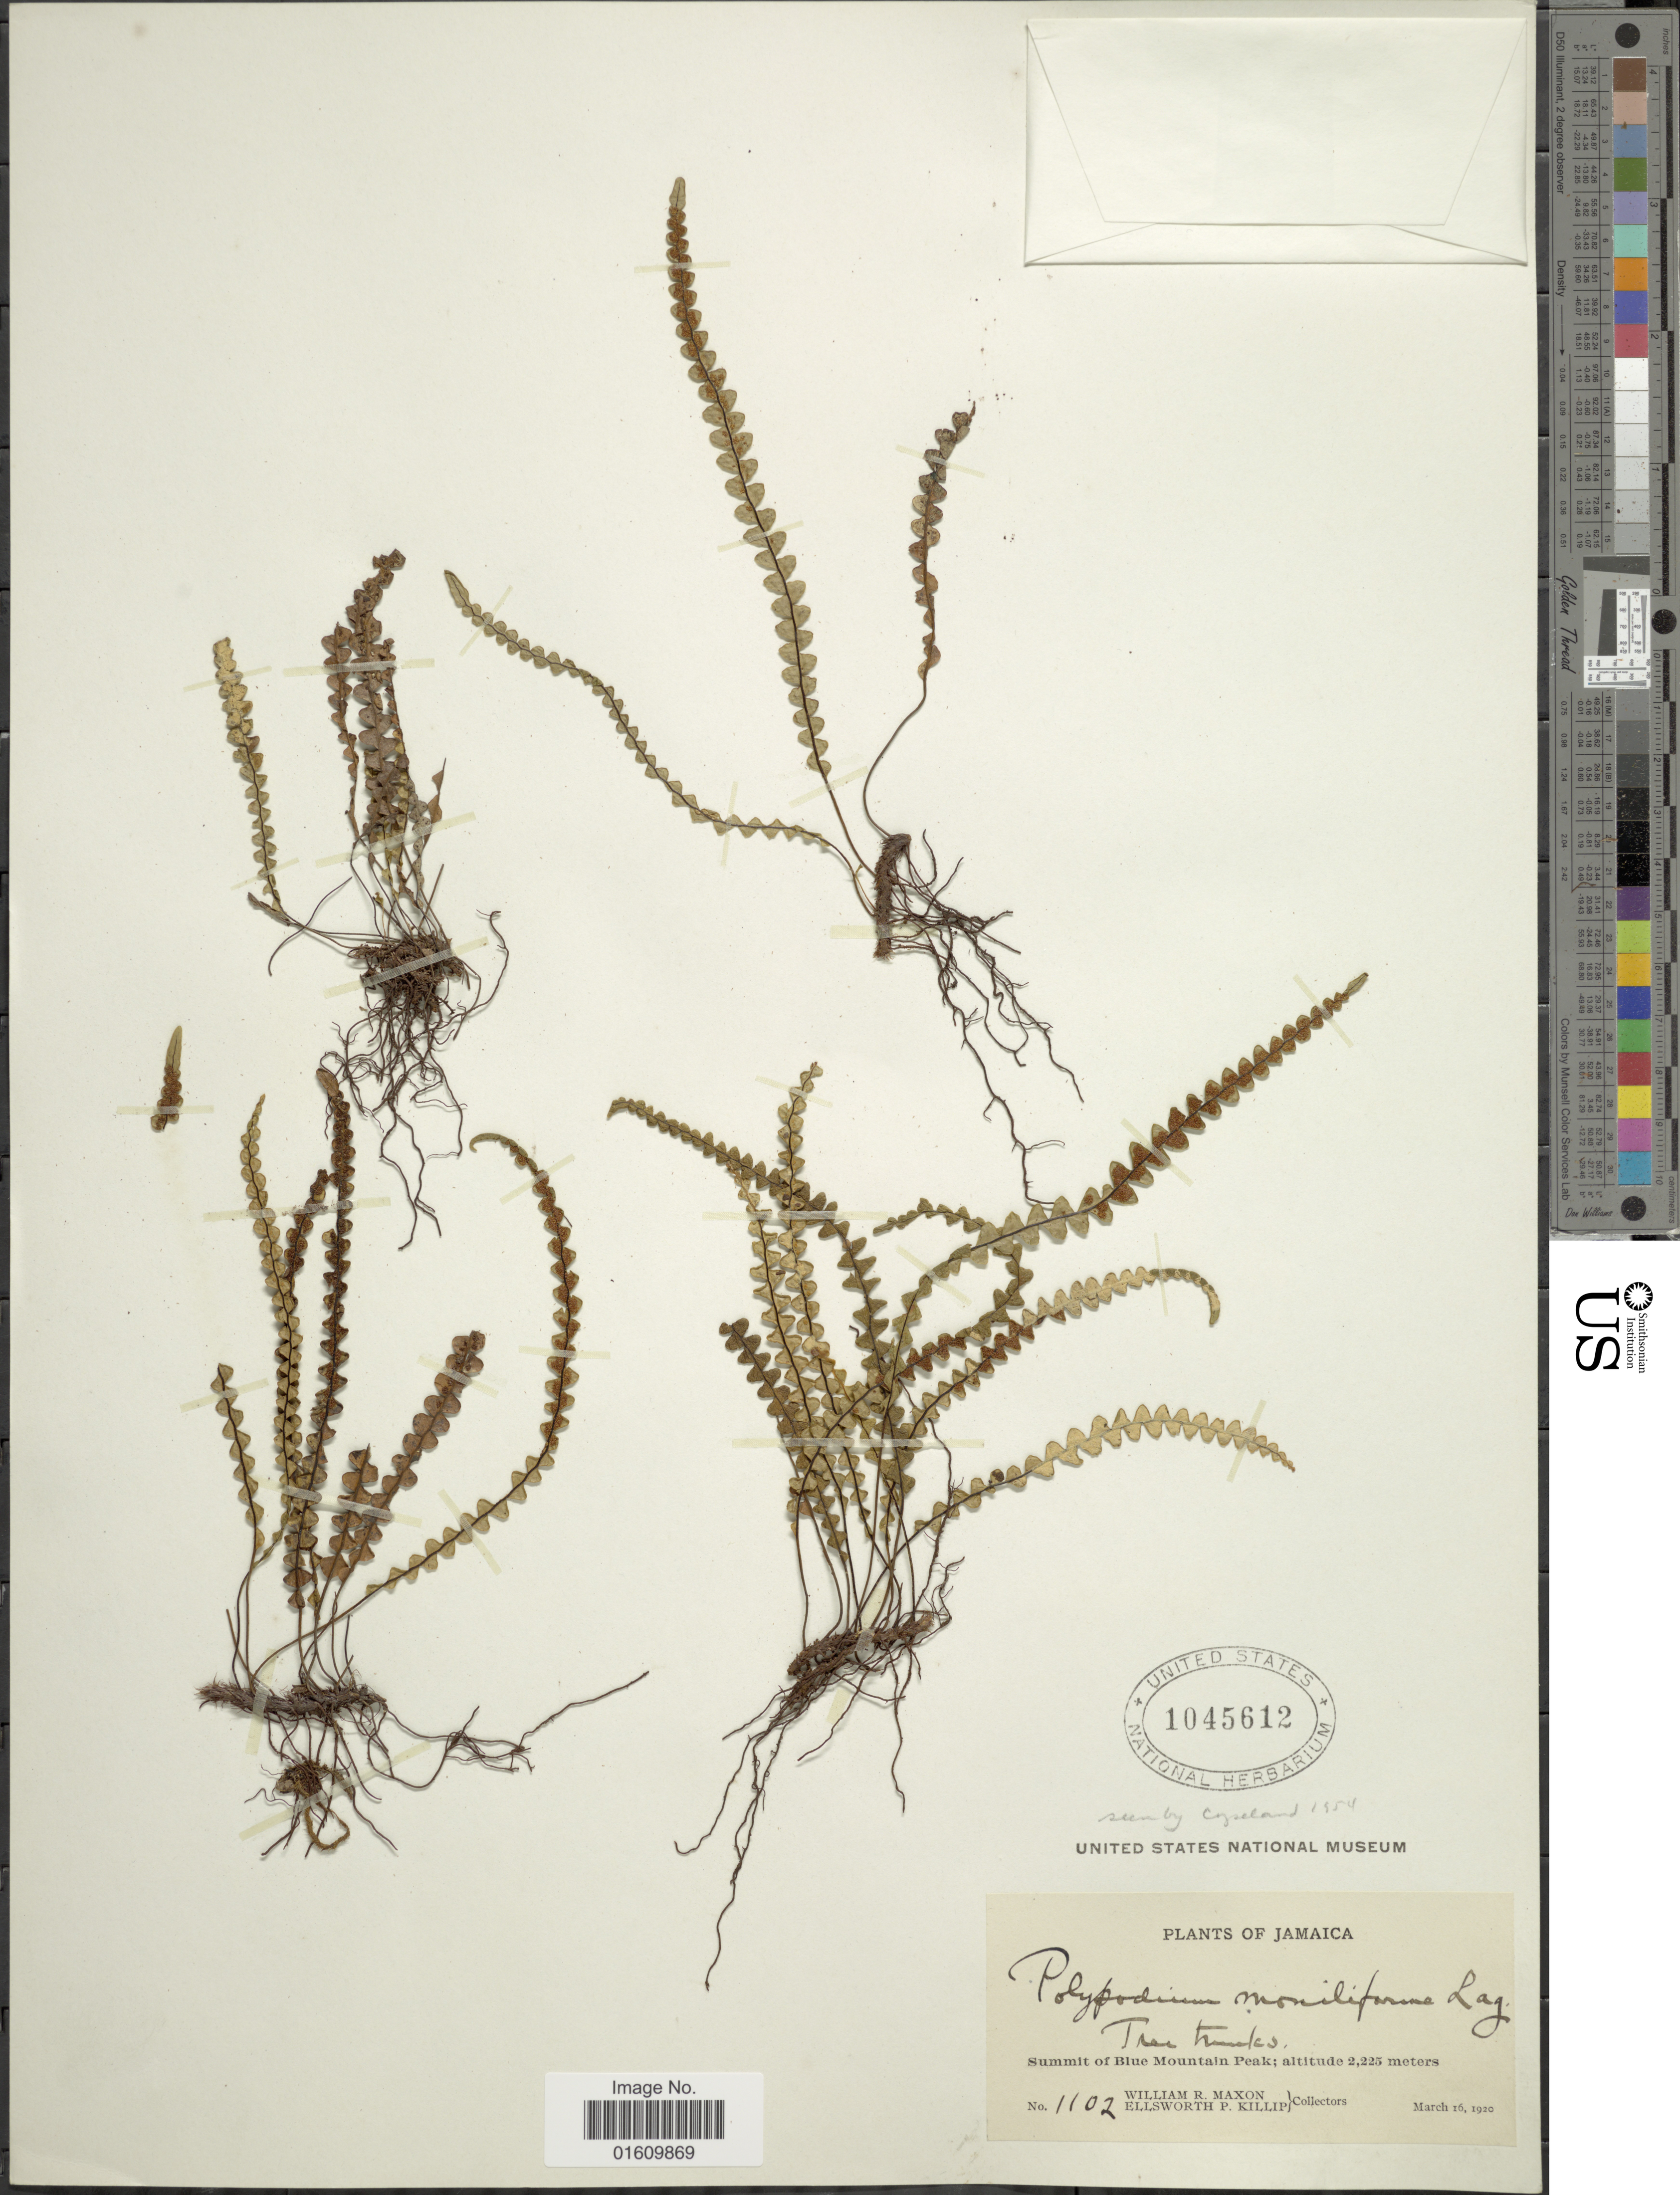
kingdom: Plantae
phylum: Tracheophyta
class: Polypodiopsida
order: Polypodiales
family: Polypodiaceae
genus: Melpomene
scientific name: Melpomene moniliformis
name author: (Lag. ex Sw.) A.R. Sm. & R.C. Moran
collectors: W. R. Maxon & E. P. Killip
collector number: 1102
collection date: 1920-03-16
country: Jamaica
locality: Summit of Blue Mountain Peak.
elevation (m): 2225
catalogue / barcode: US 1045612